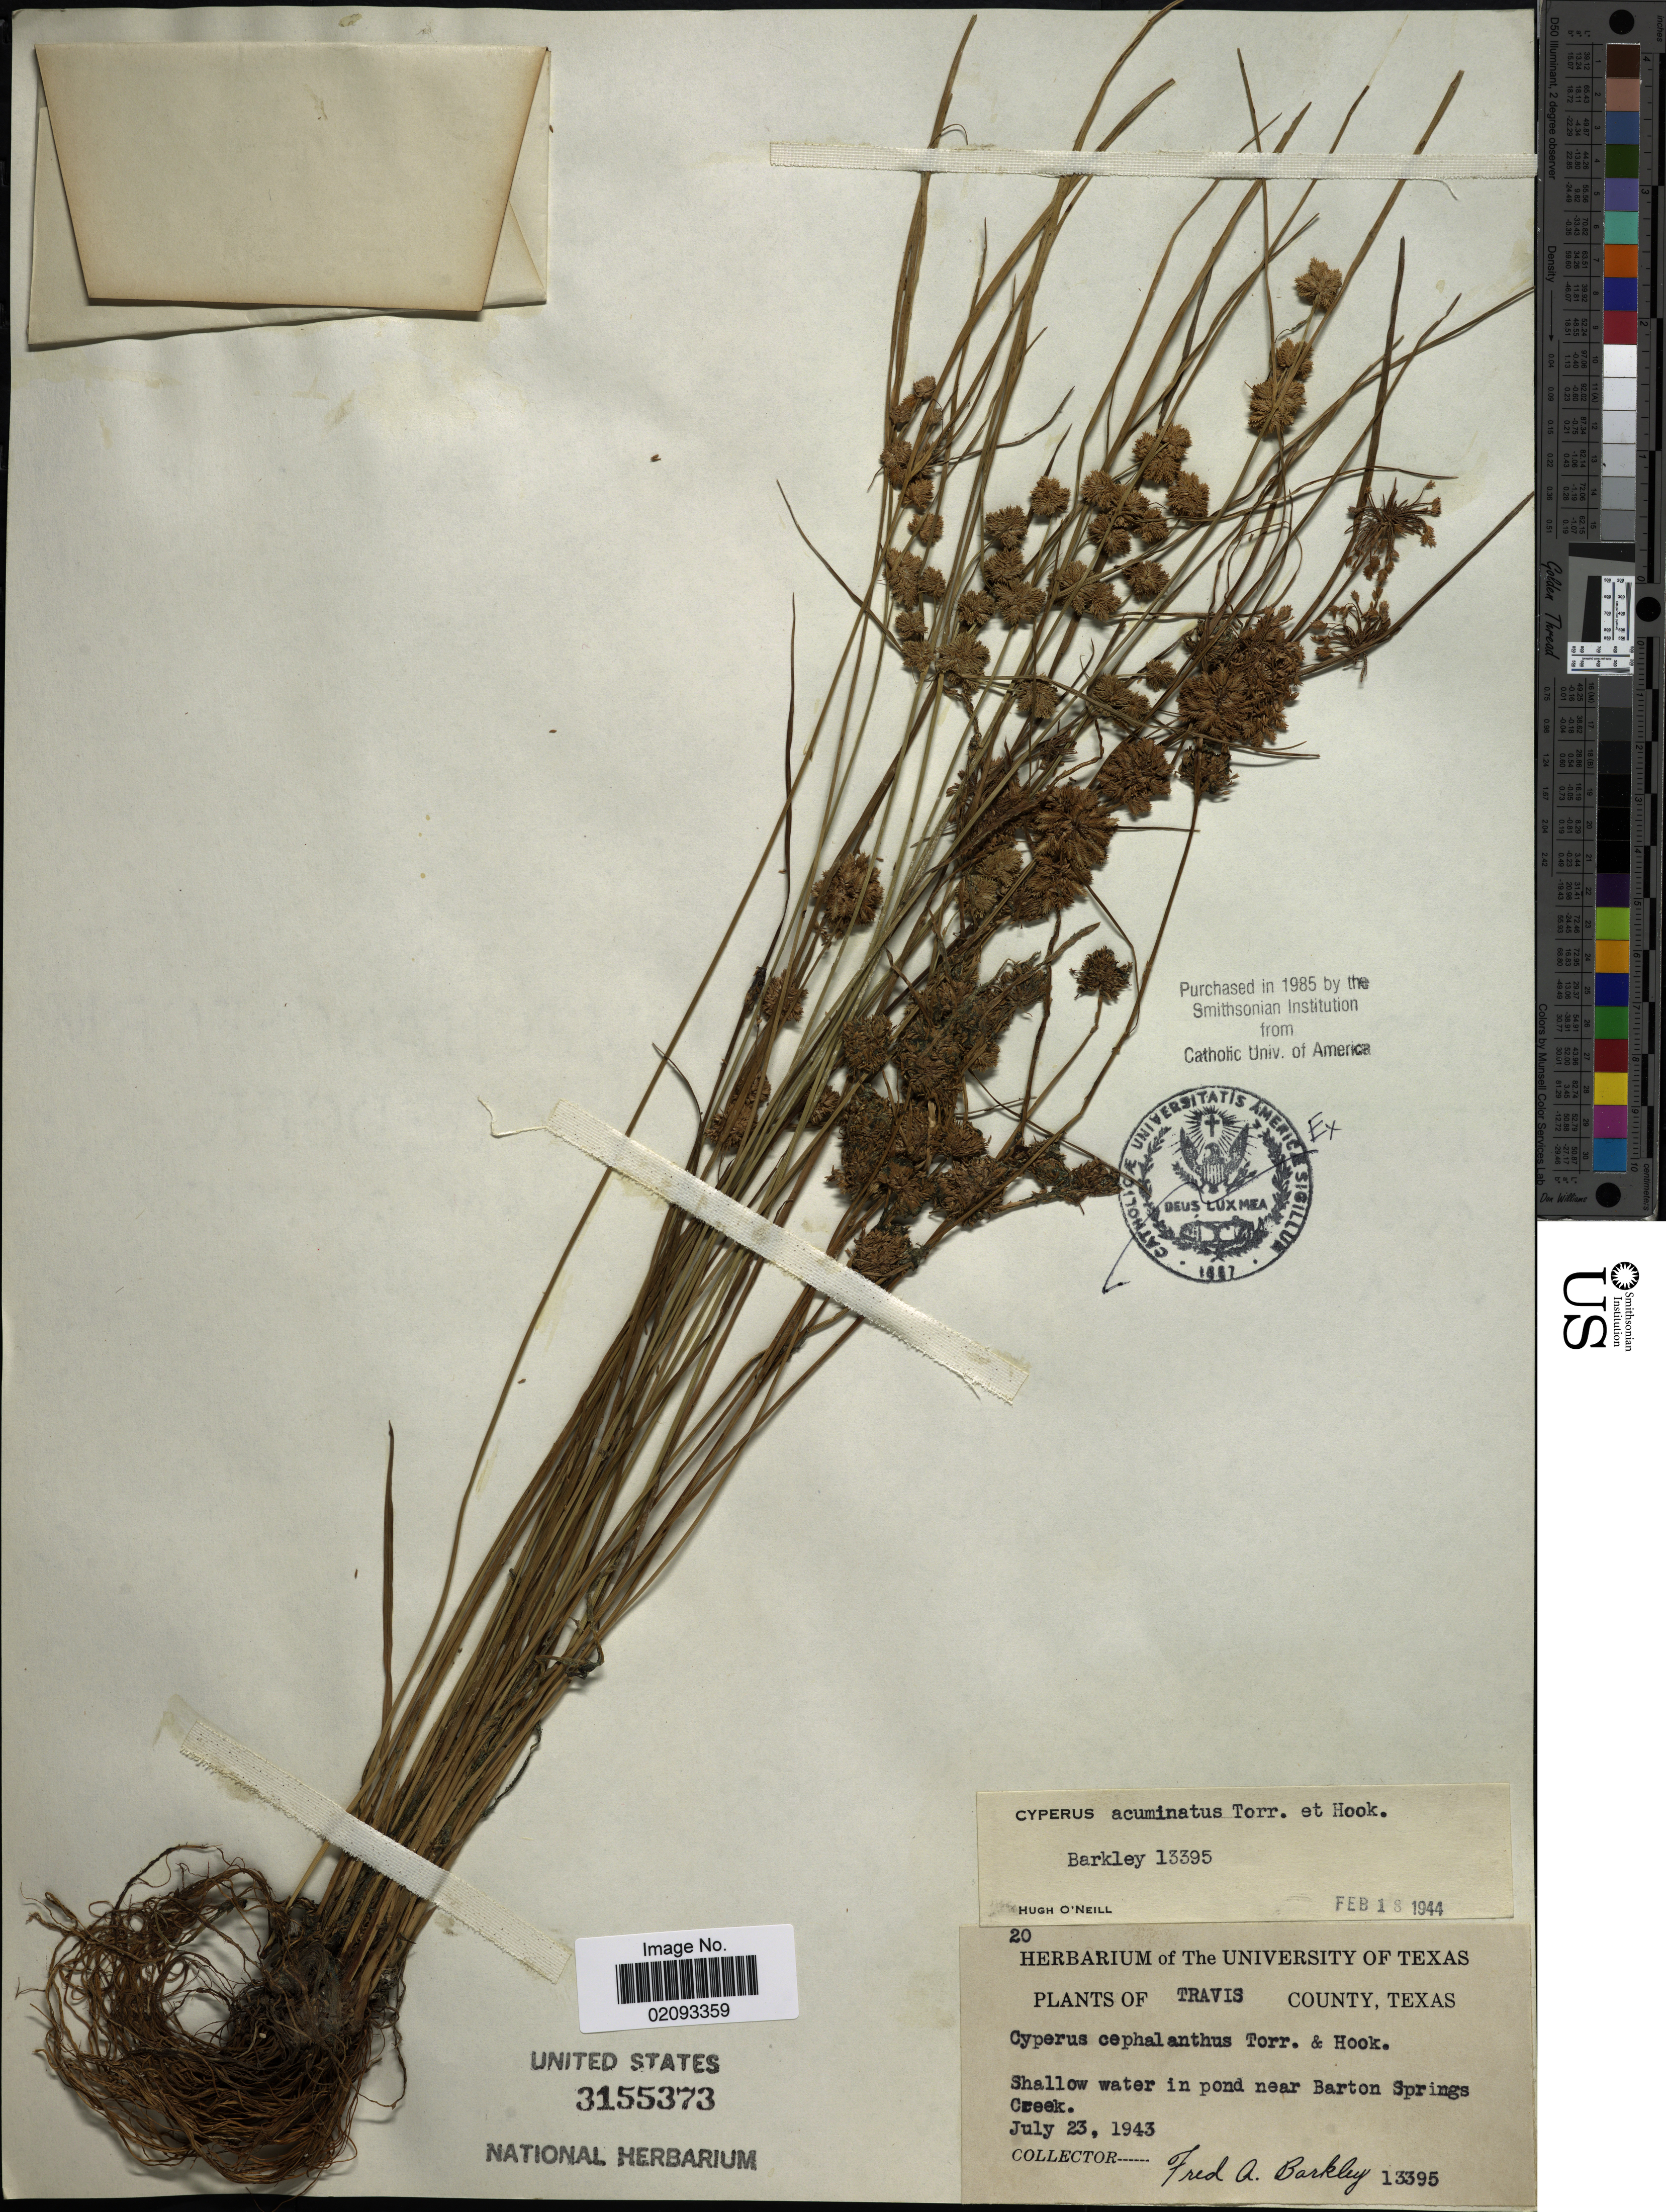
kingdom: Plantae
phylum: Tracheophyta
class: Liliopsida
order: Poales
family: Cyperaceae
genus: Cyperus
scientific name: Cyperus acuminatus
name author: Torr. & Hook.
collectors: F. A. Barkley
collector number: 13395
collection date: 1943-07-23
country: United States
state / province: Texas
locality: Travis County. near Barton Springs Creek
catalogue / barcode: US 3155373